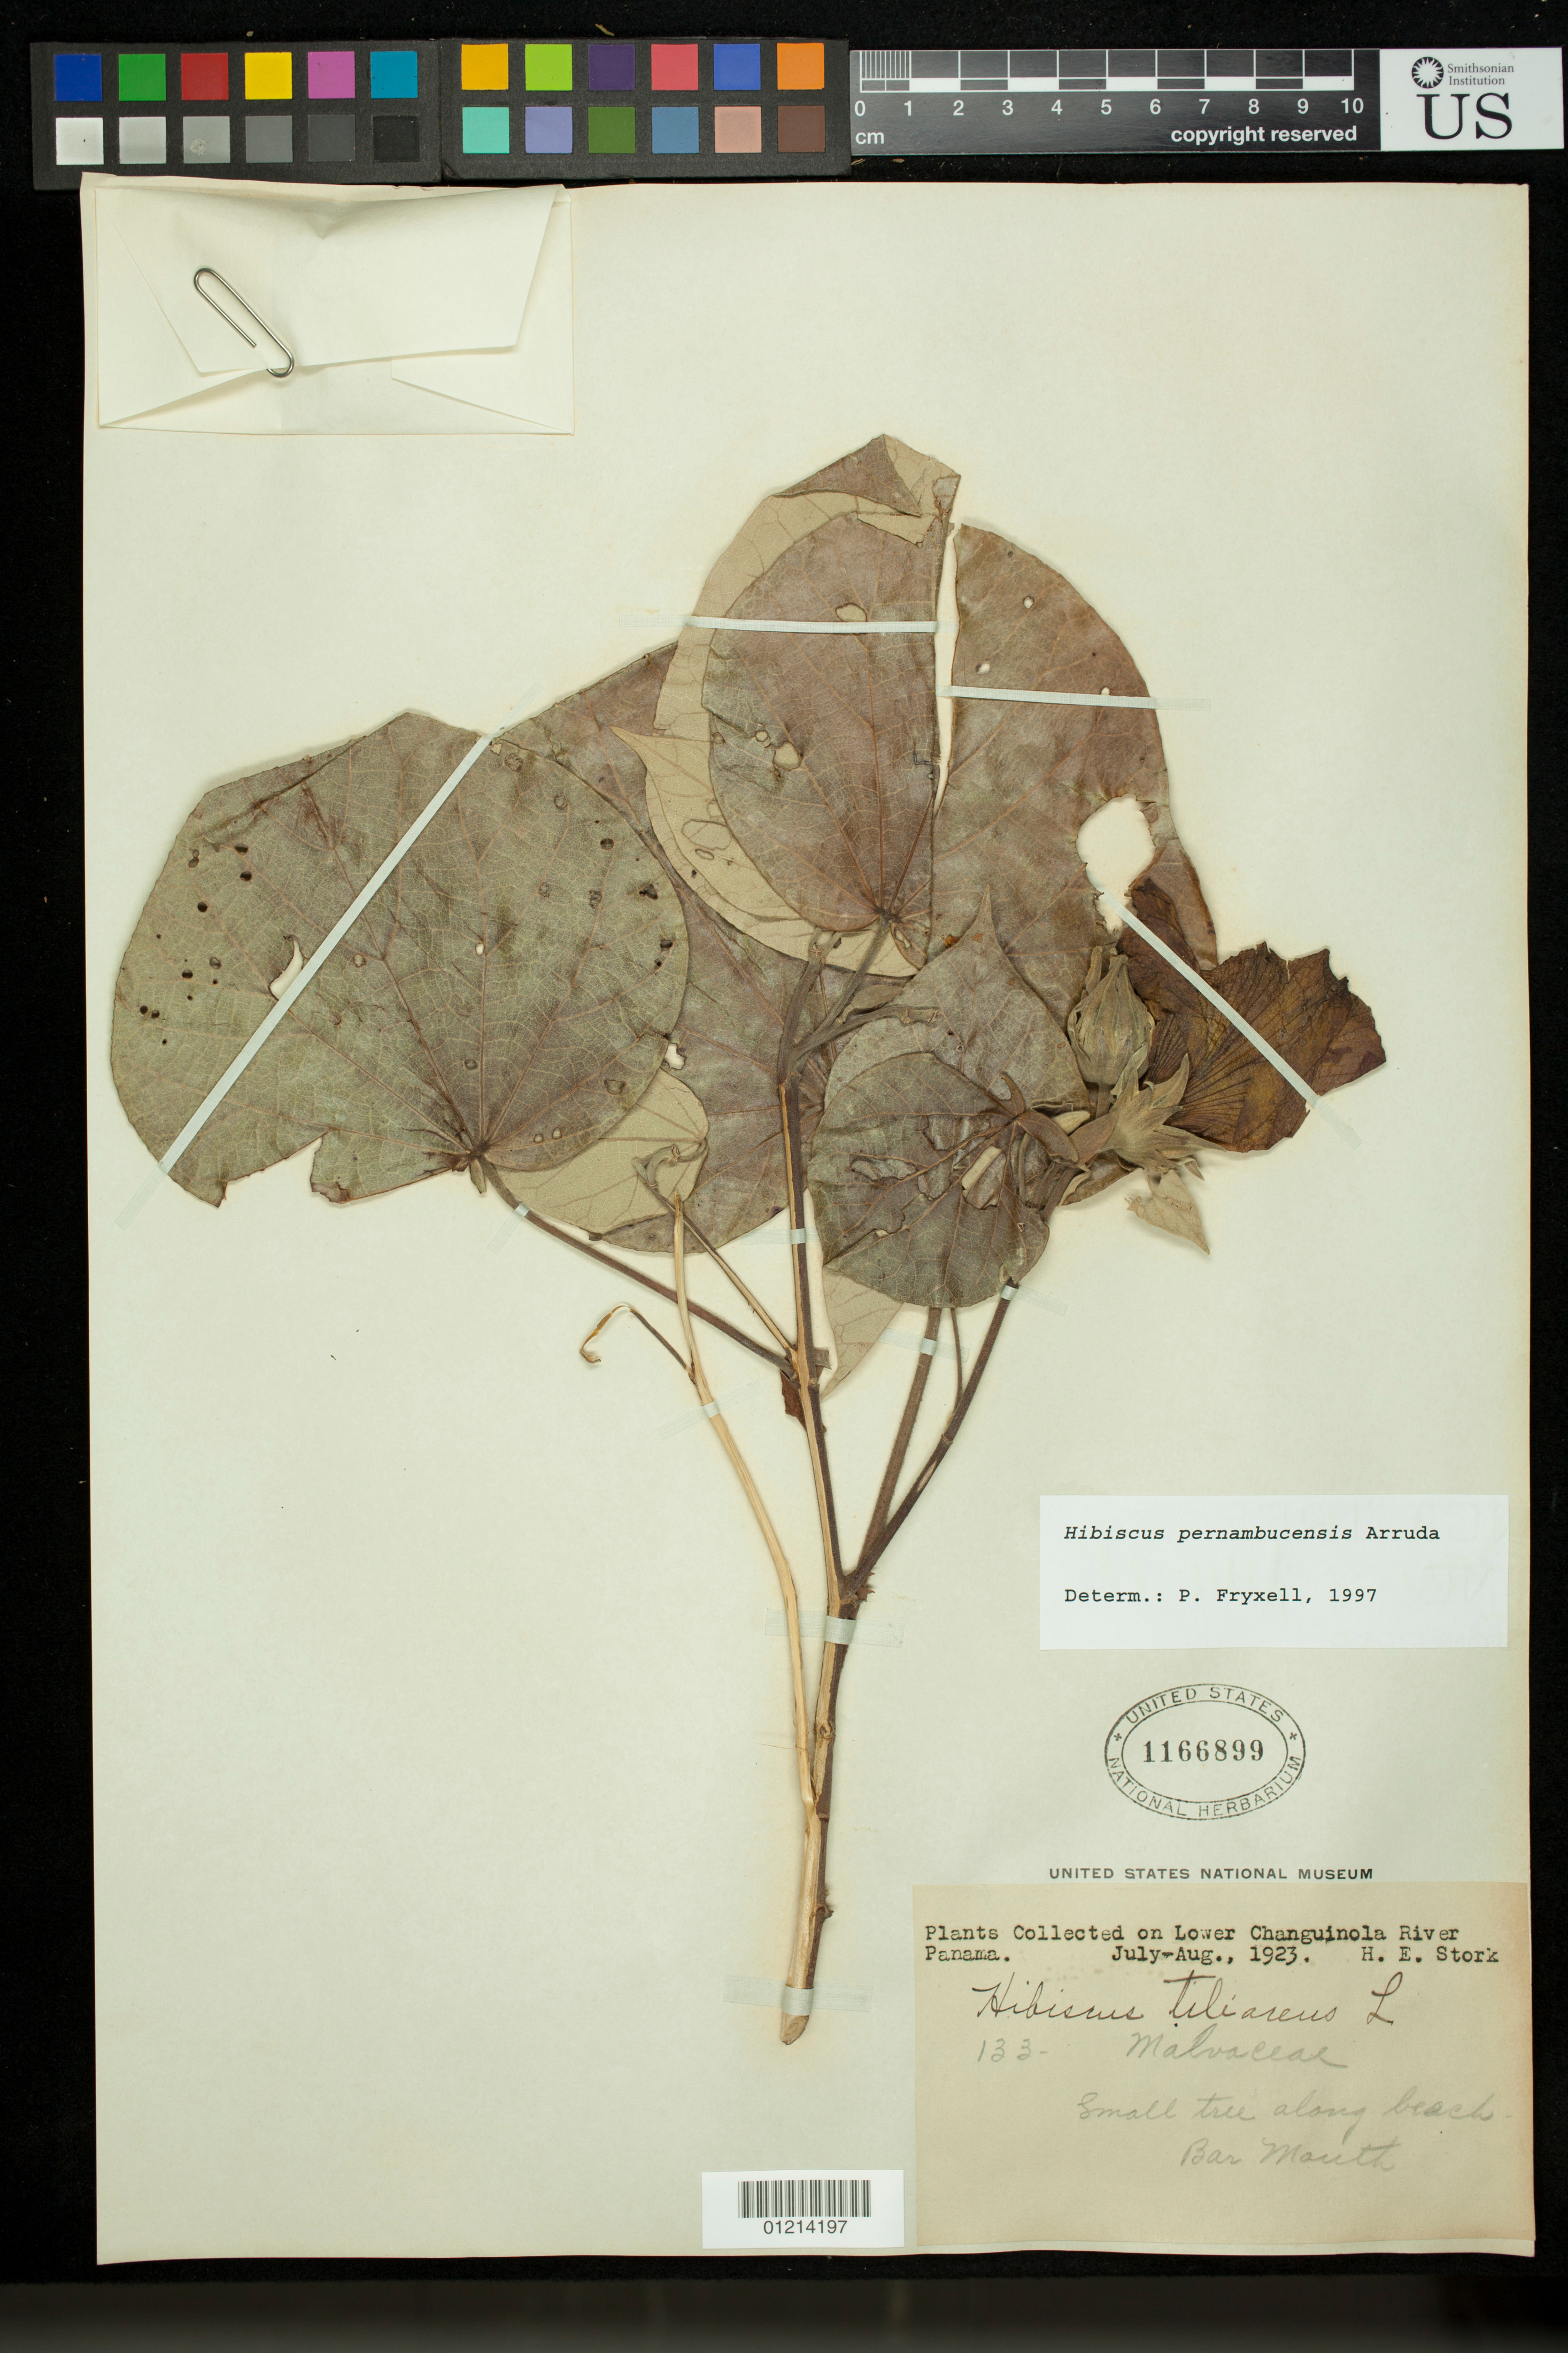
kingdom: Plantae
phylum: Tracheophyta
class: Magnoliopsida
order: Malvales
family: Malvaceae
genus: Talipariti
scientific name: Talipariti tiliaceum var. pernambucense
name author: (Arruda) Fryxell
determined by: Dorr, Laurence J., Curator (BOT), Smithsonian Institution - National Museum of Natural History (UNITED STATES)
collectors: H. E. Stork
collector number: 133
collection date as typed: Jul 1923 to -- Aug 1923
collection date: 1923-07/1923-08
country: Panama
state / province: Bocas del Toro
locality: Lower Changuinola River, Panama. Small tree along beach. Bar mouth.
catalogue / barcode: US 1166899